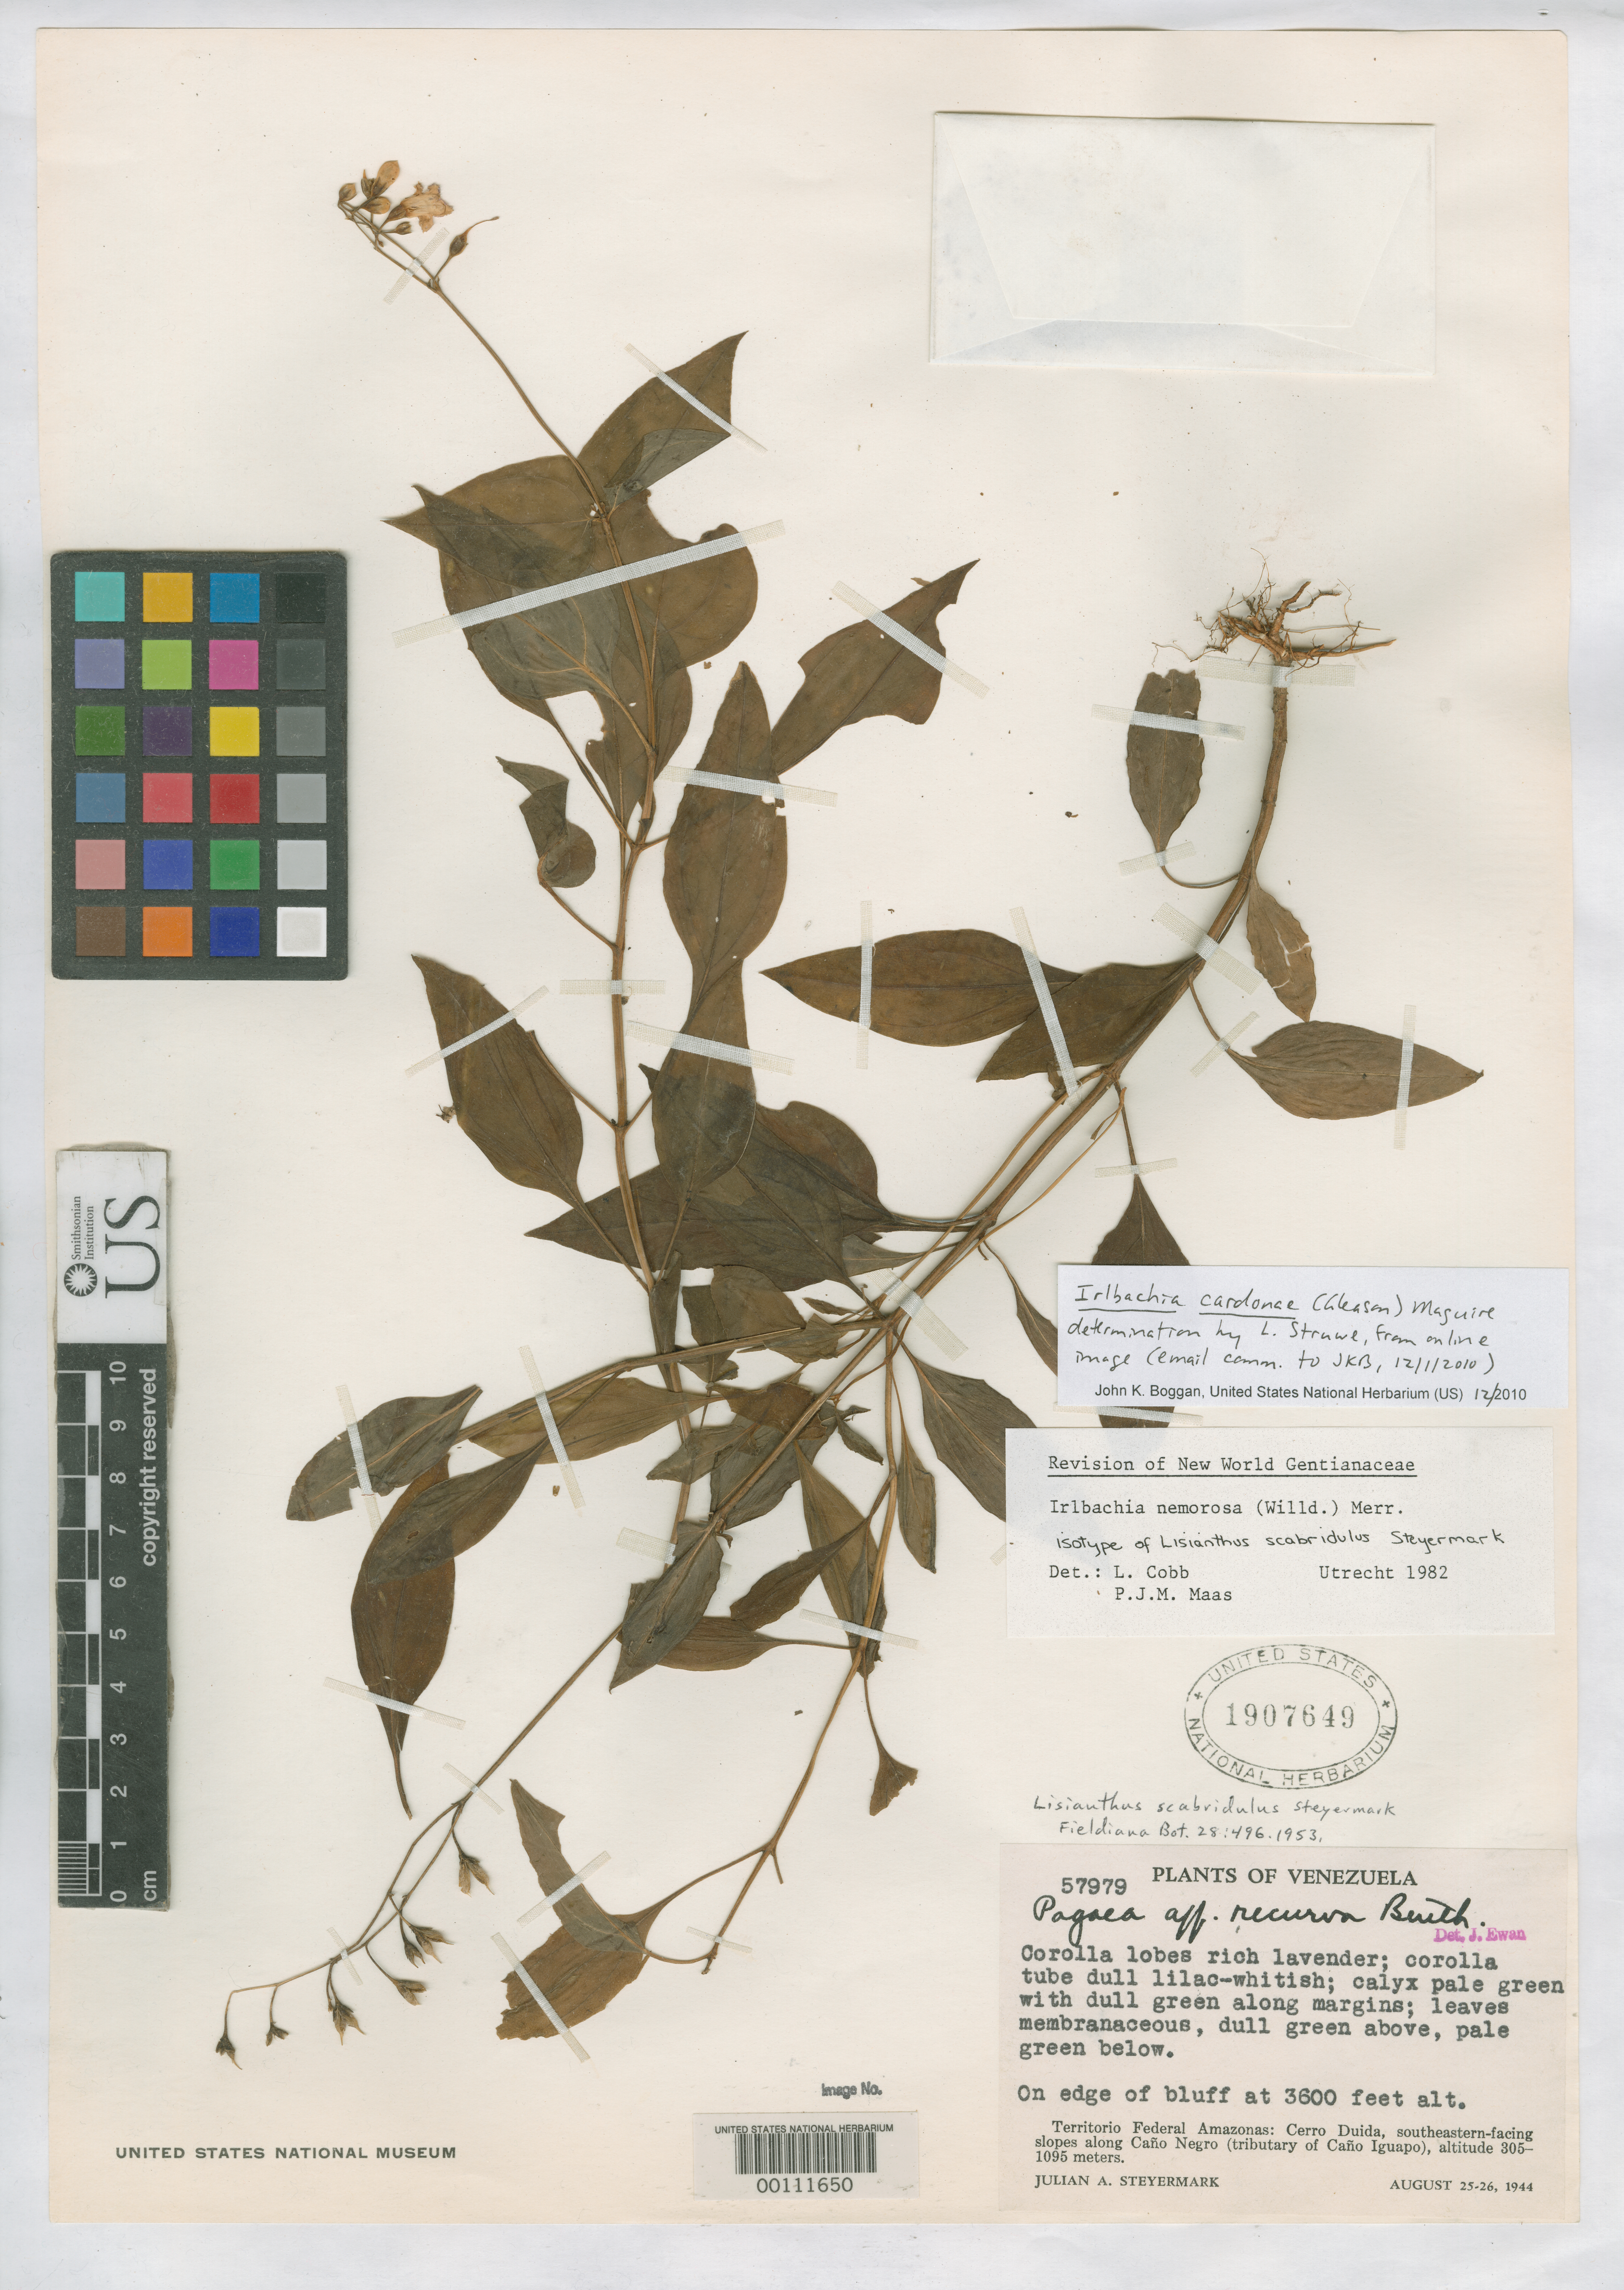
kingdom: Plantae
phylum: Tracheophyta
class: Magnoliopsida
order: Gentianales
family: Gentianaceae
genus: Lisianthius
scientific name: Lisianthius scabridulus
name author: Steyerm.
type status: Isotype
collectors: J. Steyermark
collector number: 57979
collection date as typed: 25 Aug 1944 to 26 Aug 1944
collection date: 1944-08-25/1944-08-26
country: Venezuela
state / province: Amazonas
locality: Cerro Duida, SE facing slopes along Cano Negro (tributary to Cano Iguapo).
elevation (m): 305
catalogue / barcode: US 1907649